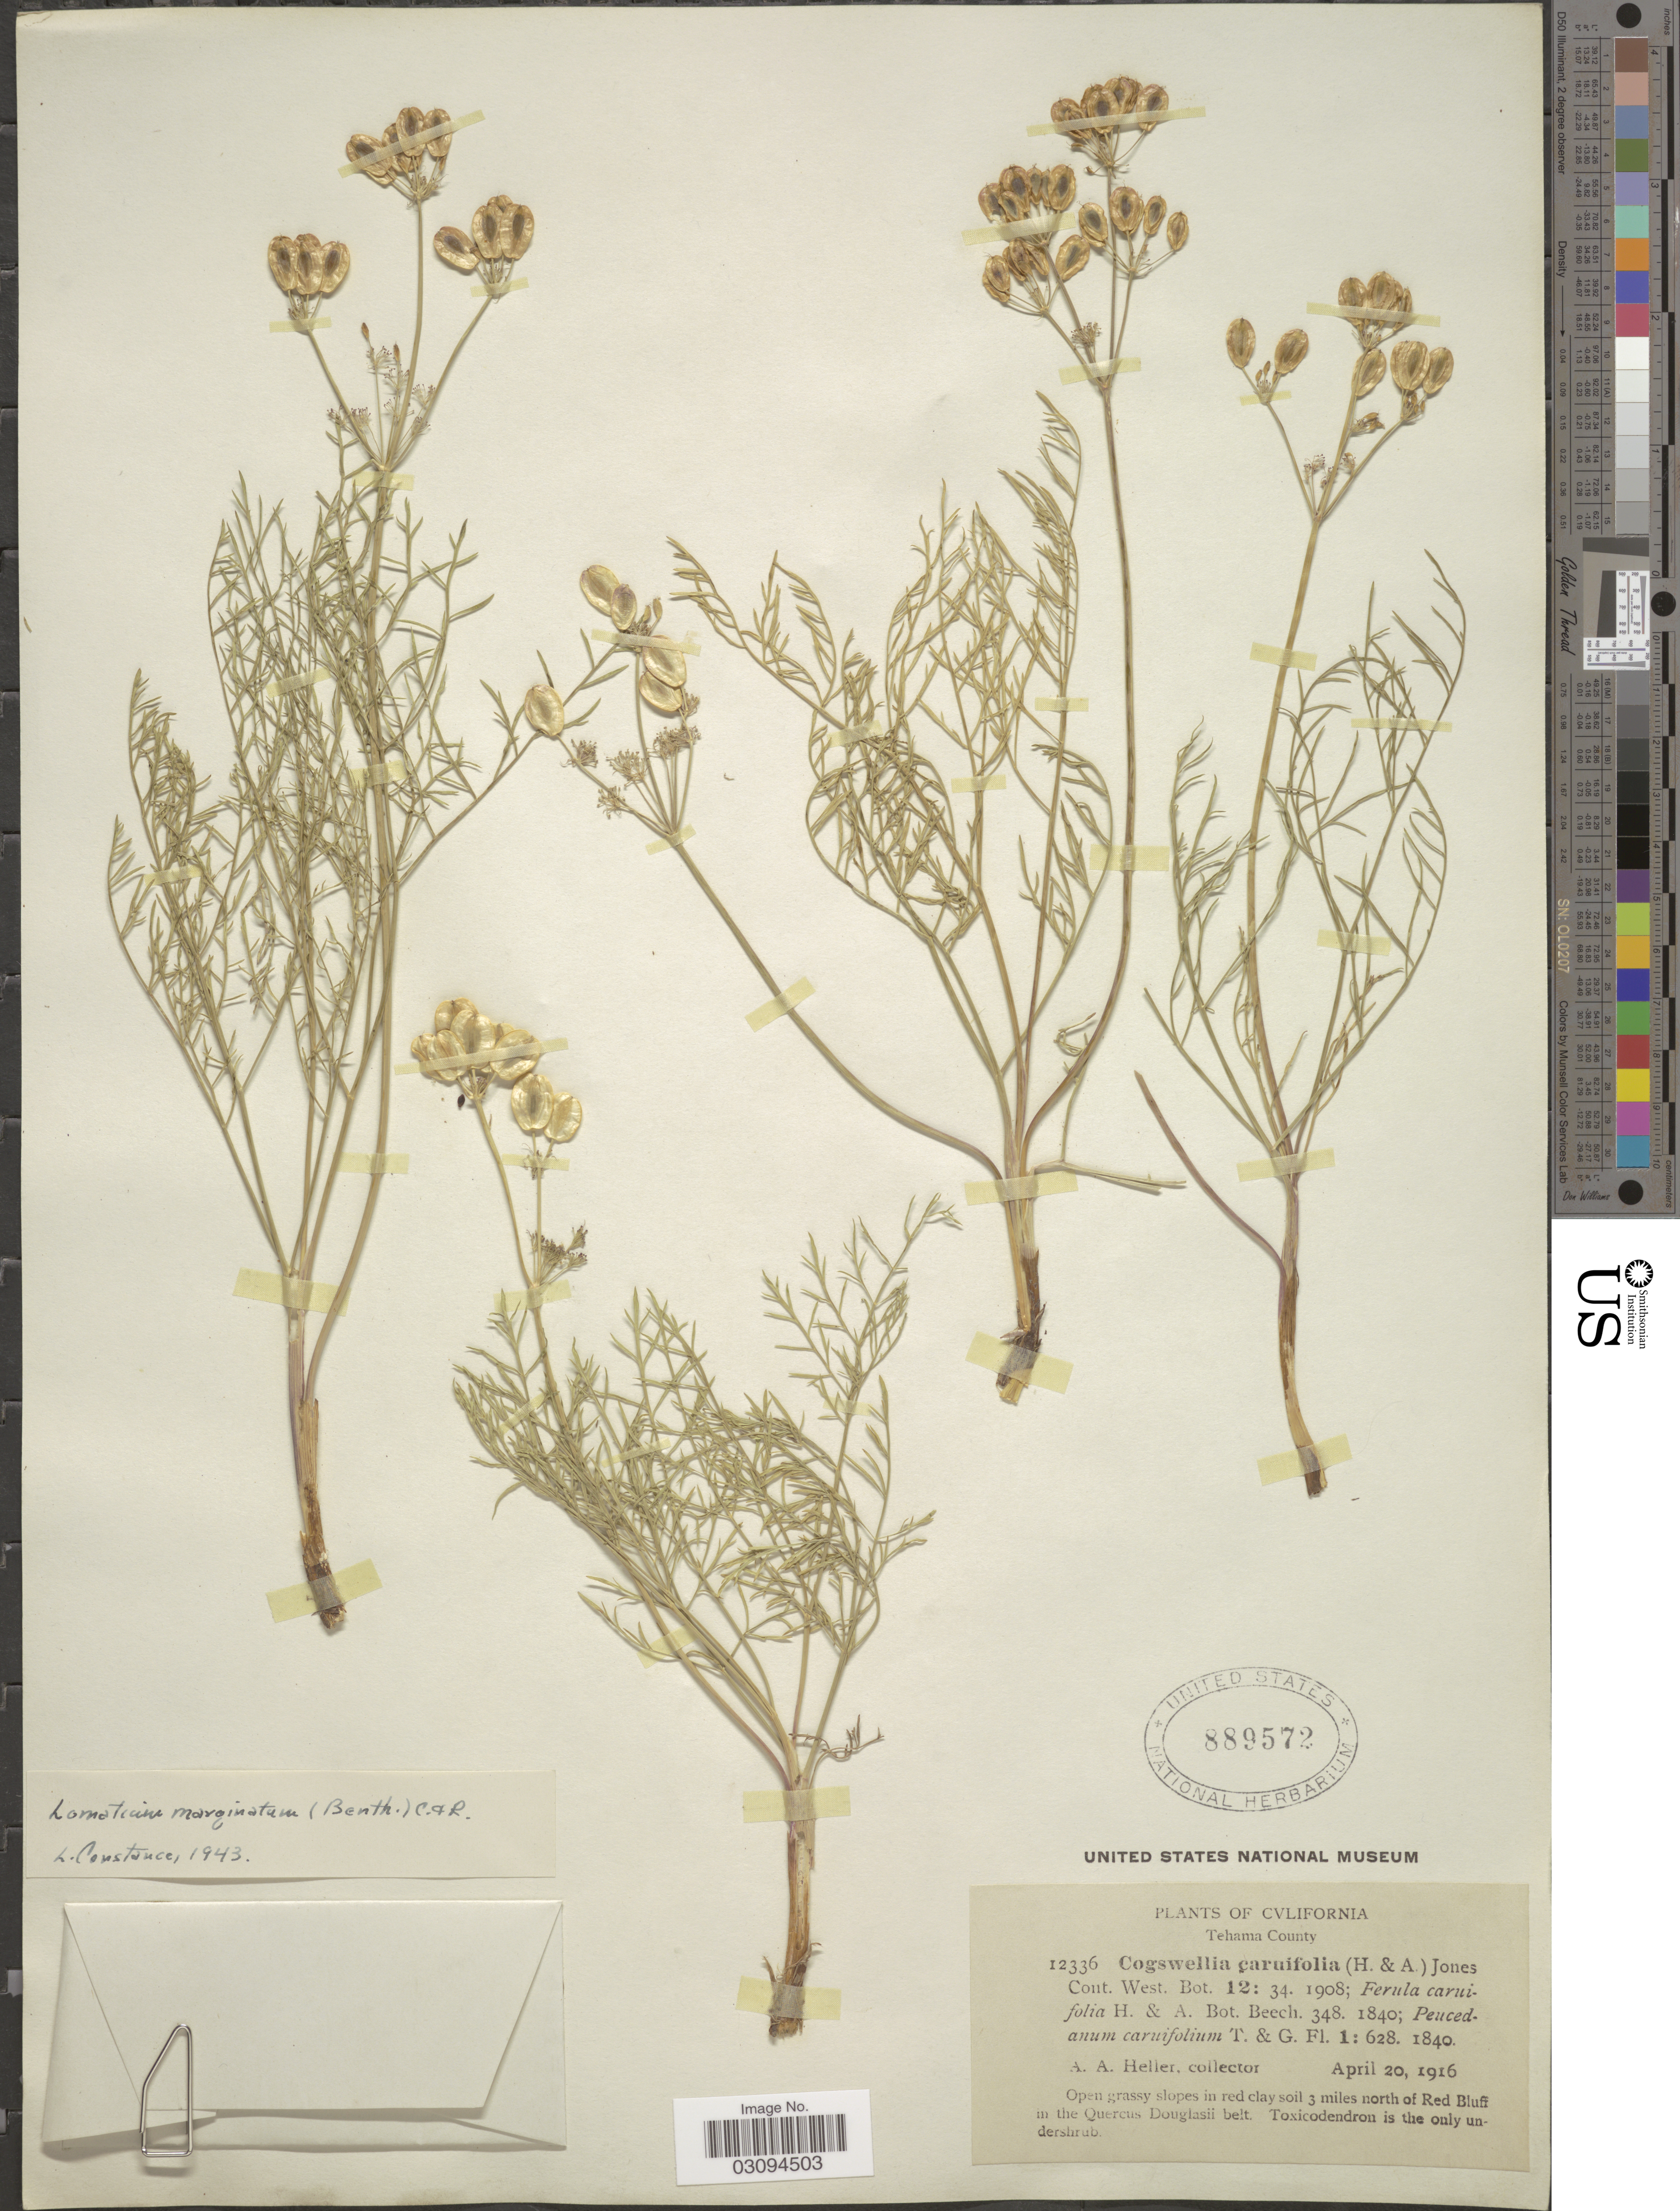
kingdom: Plantae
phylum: Tracheophyta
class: Magnoliopsida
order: Apiales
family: Apiaceae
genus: Lomatium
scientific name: Lomatium marginatum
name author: (Benth.) J.M. Coult. & Rose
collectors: A. A. Heller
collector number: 12336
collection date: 1916-04-20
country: United States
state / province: California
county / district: Tehama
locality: Tehama County. 3 miles north of Red Bluff.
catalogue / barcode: US 889572